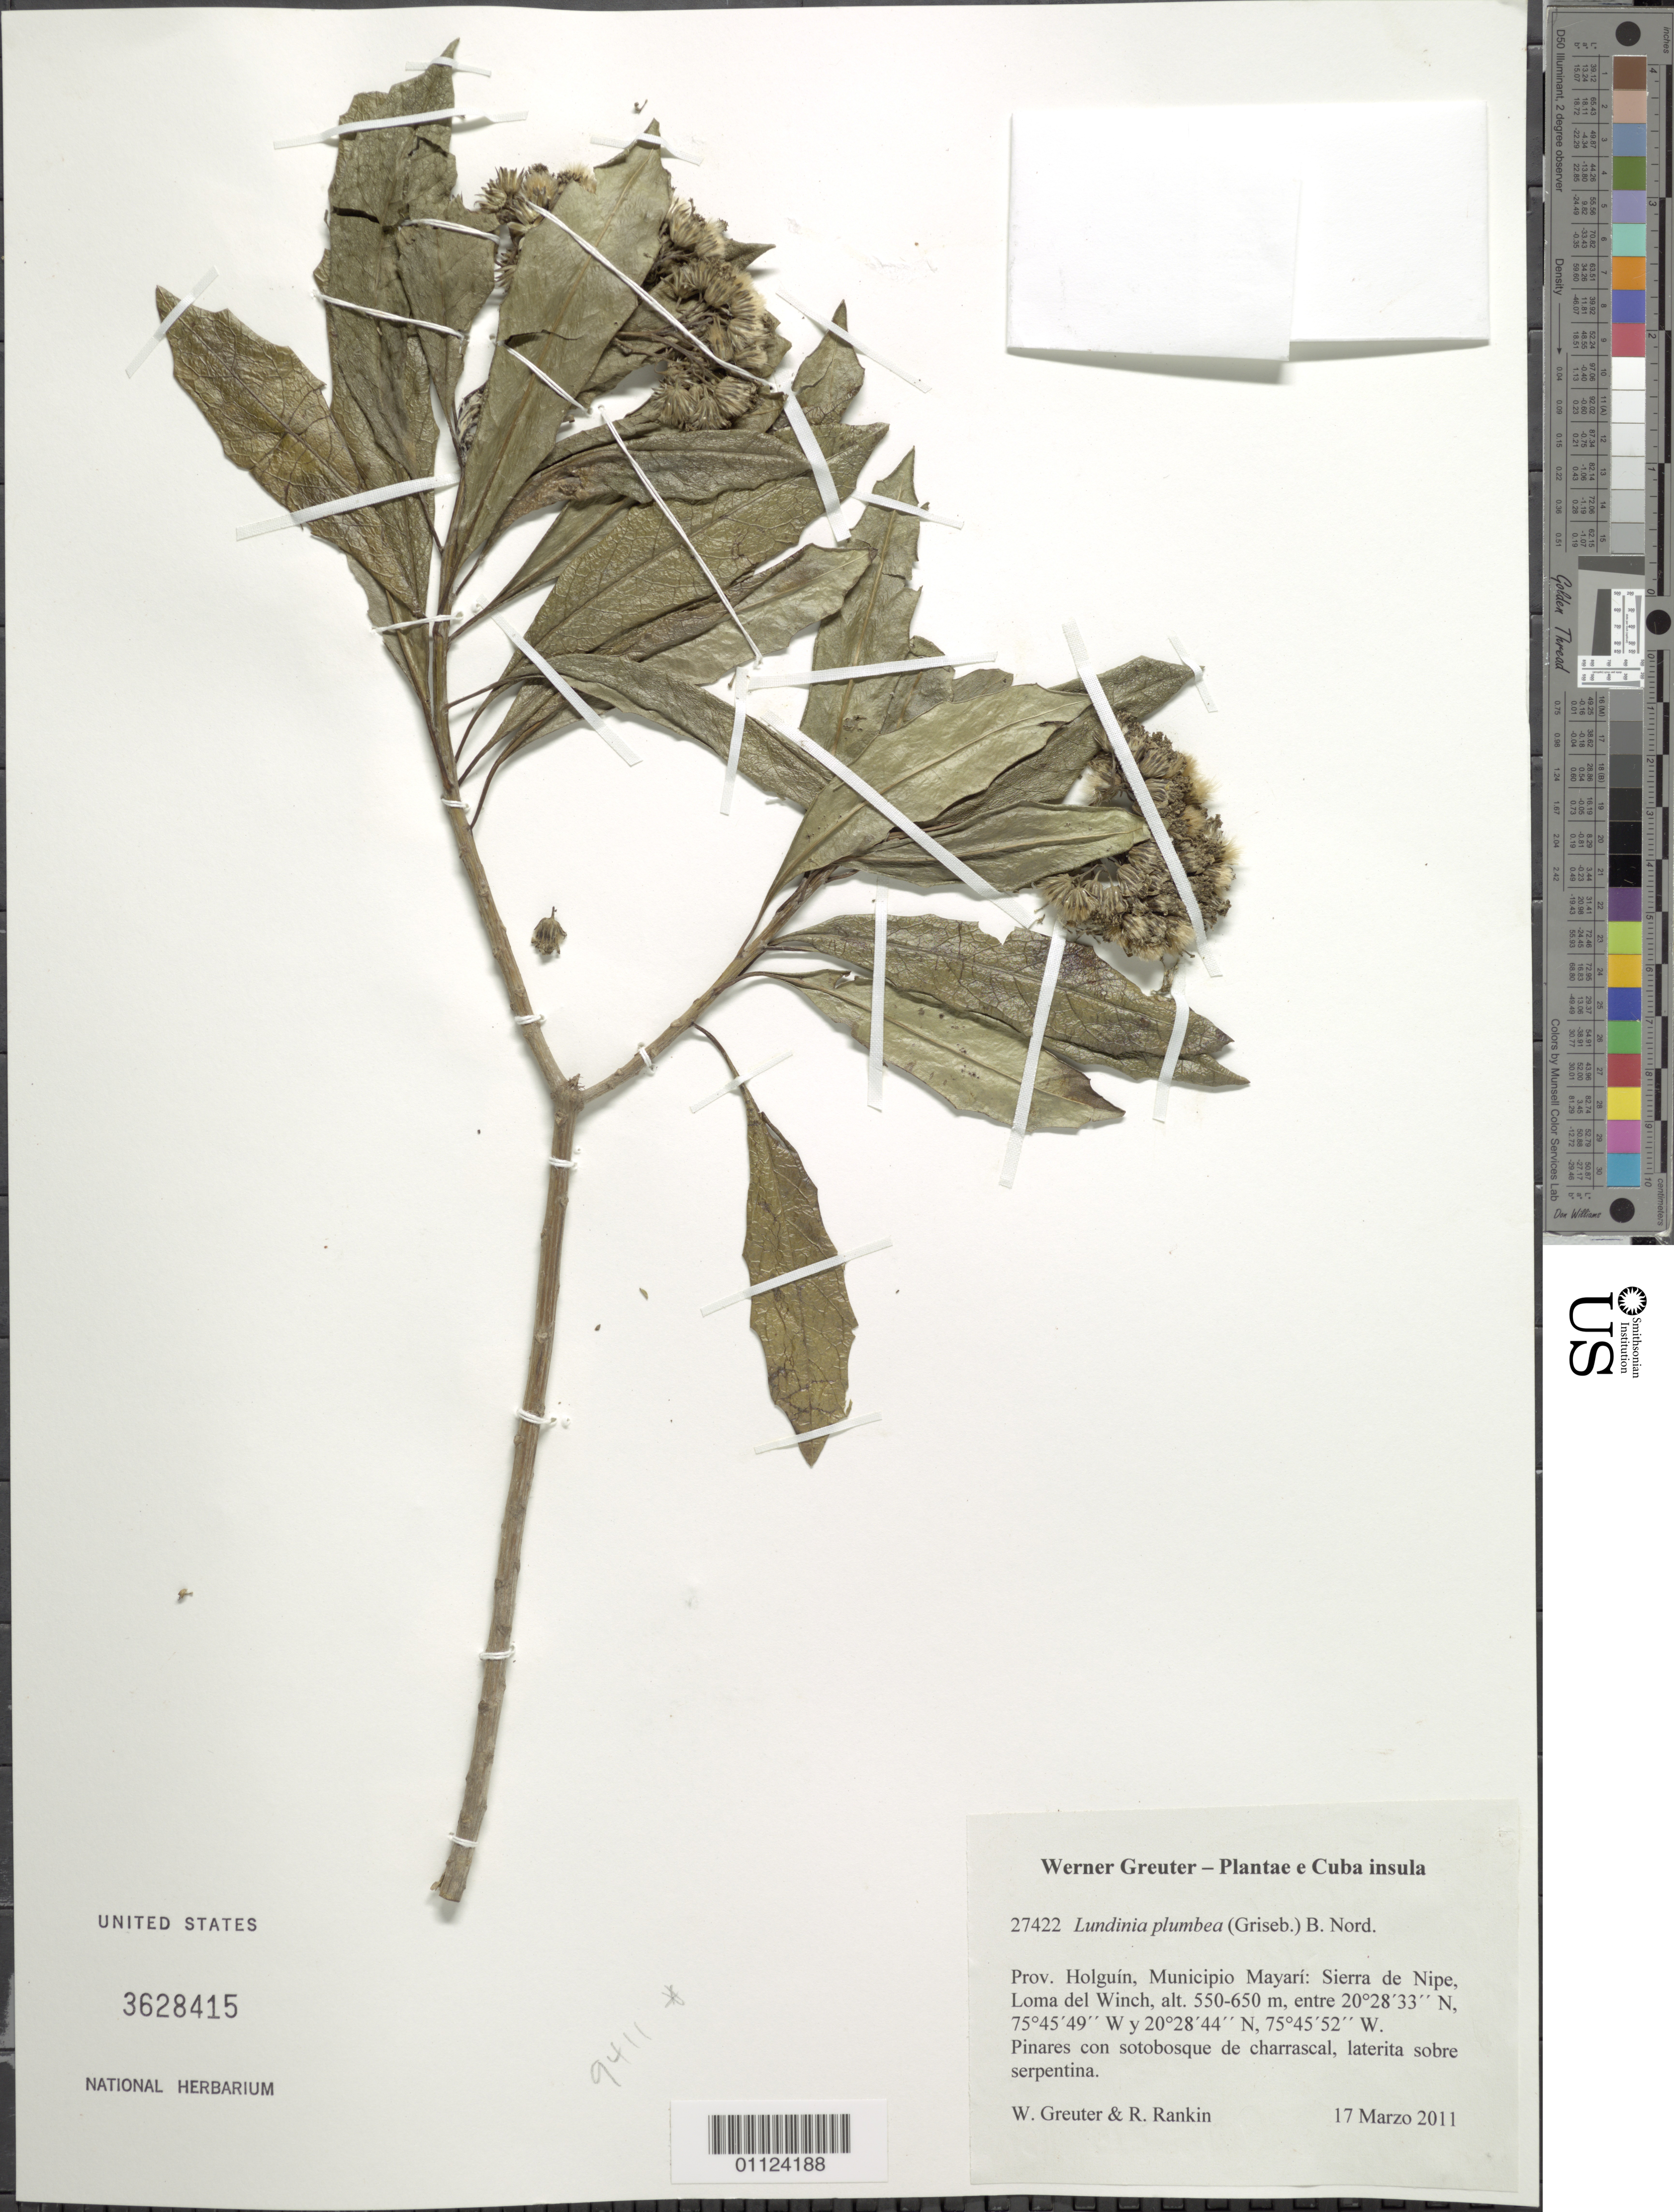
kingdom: Plantae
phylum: Tracheophyta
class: Magnoliopsida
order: Asterales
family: Asteraceae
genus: Senecio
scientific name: Senecio plumbeus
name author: Griseb.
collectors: W. Greuter & R. Rankin Rodriguez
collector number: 27422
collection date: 2011-03-17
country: Cuba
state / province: Holguín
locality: Municipio Mayarí, Sierra de Nipe, Loma del Winch.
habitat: Pinares con sotobosque de charrascal, laterita sobre serpentina.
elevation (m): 550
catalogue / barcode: US 3628415